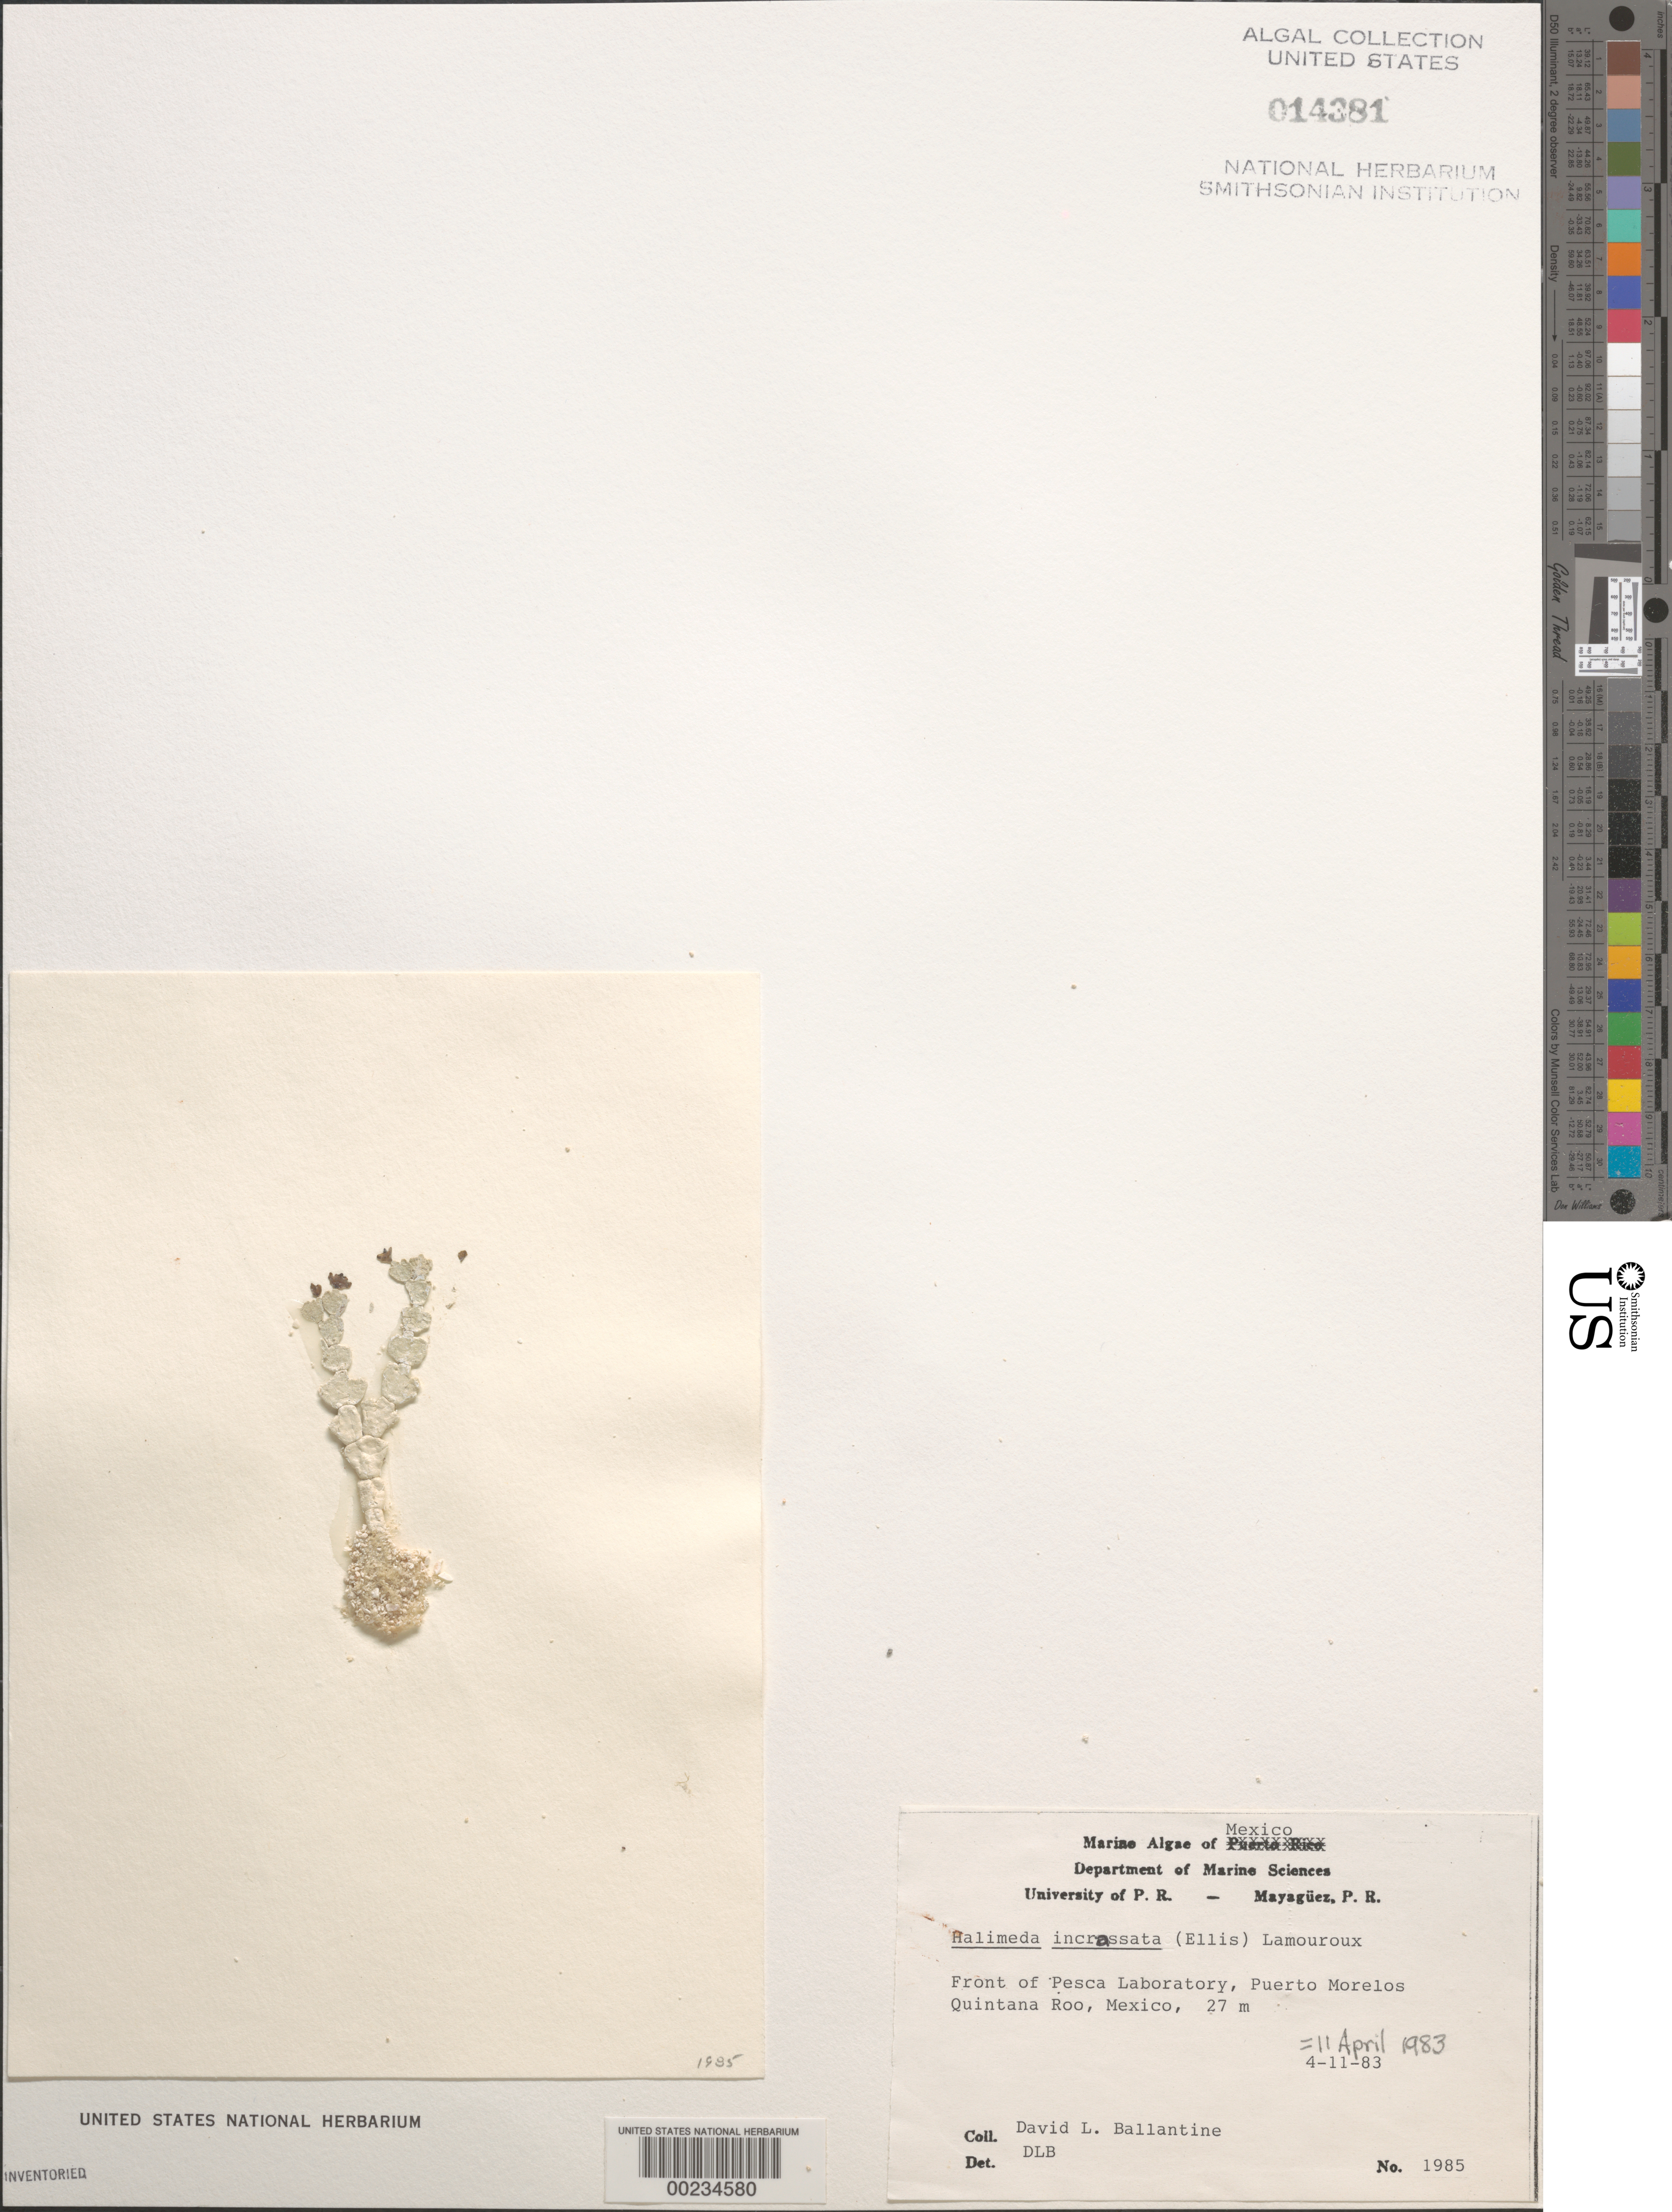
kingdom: Plantae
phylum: Chlorophyta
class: Ulvophyceae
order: Bryopsidales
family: Halimedaceae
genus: Halimeda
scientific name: Halimeda incrassata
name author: (J. Ellis) J.V.Lamouroux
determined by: Ballantine, D. L.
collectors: D.L. Ballantine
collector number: DLB 1985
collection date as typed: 11 Apr 1983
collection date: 1983-04-11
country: Mexico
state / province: Quintana Roo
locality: Puerto Morelos, Pesca Laboratory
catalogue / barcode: US 14381